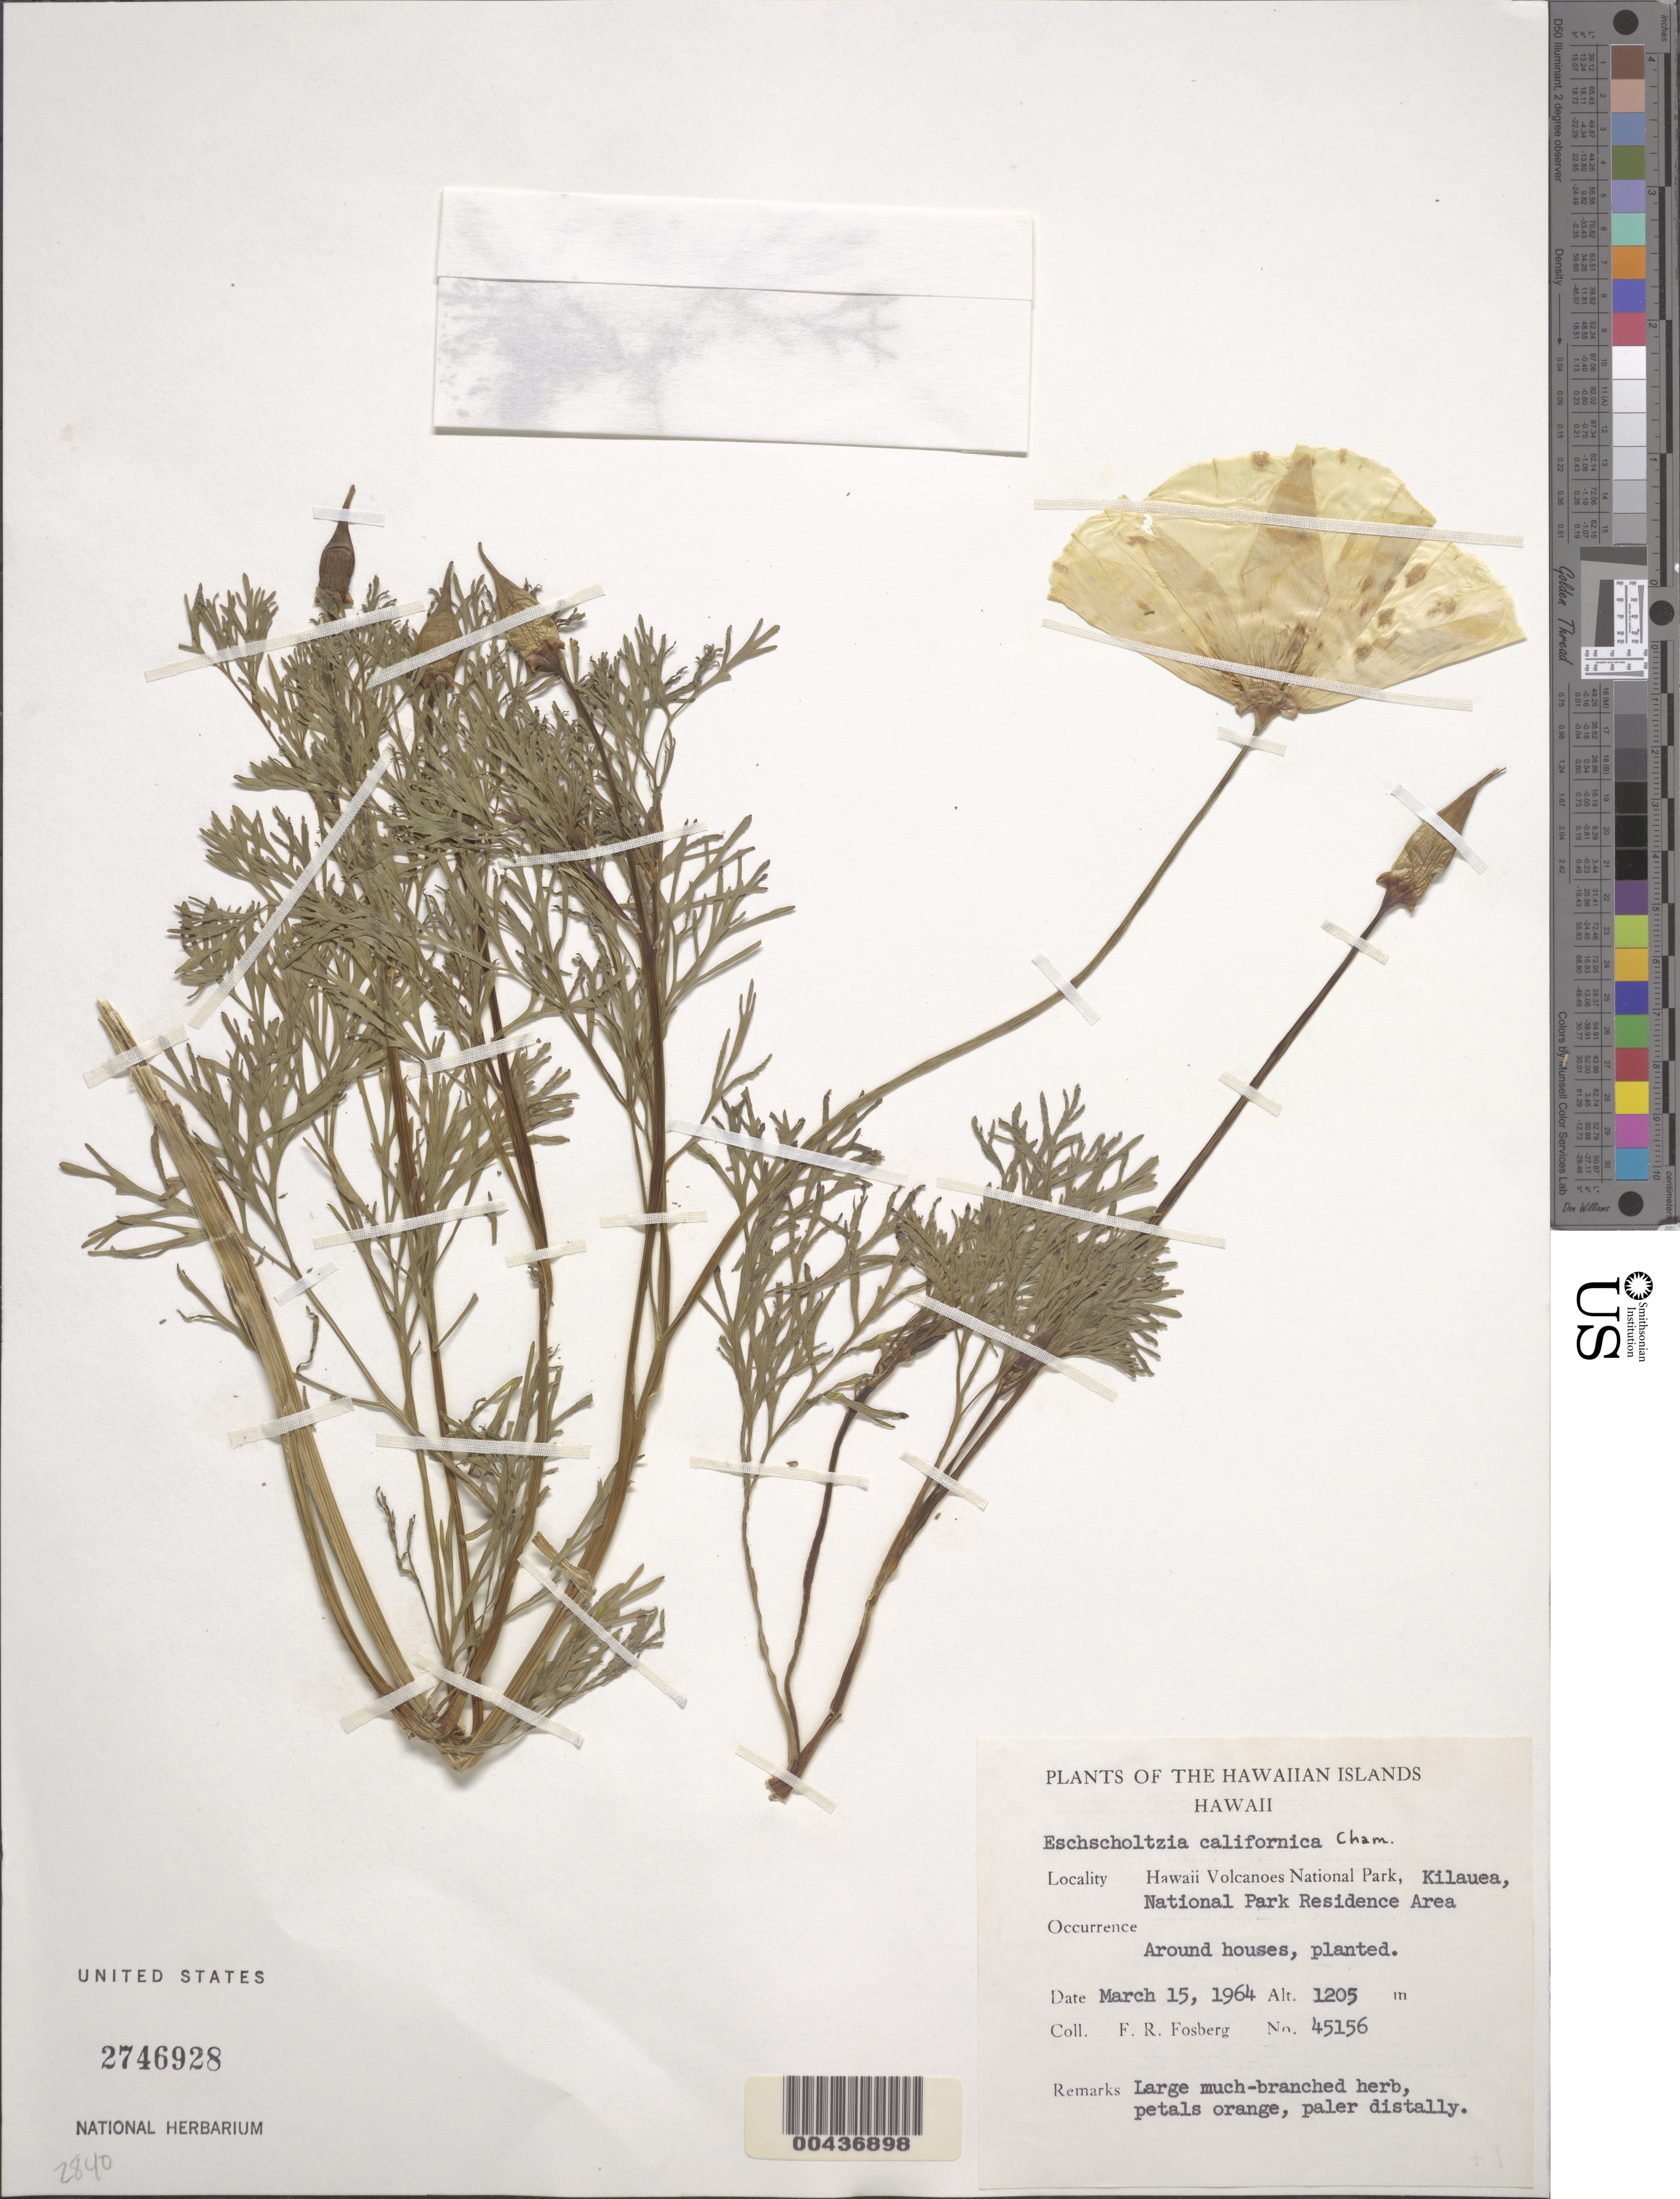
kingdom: Plantae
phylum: Tracheophyta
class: Magnoliopsida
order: Ranunculales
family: Papaveraceae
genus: Eschscholzia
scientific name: Eschscholzia californica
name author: Cham.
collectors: F. R. Fosberg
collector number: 45156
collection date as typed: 15 Mar 1964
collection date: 1964-03-15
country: United States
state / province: Hawaii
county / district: Hawaii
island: Hawaii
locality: Hawaii Volcanoes National Park, Kilauea, National Park Residence Area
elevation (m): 1205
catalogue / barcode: US 2746928